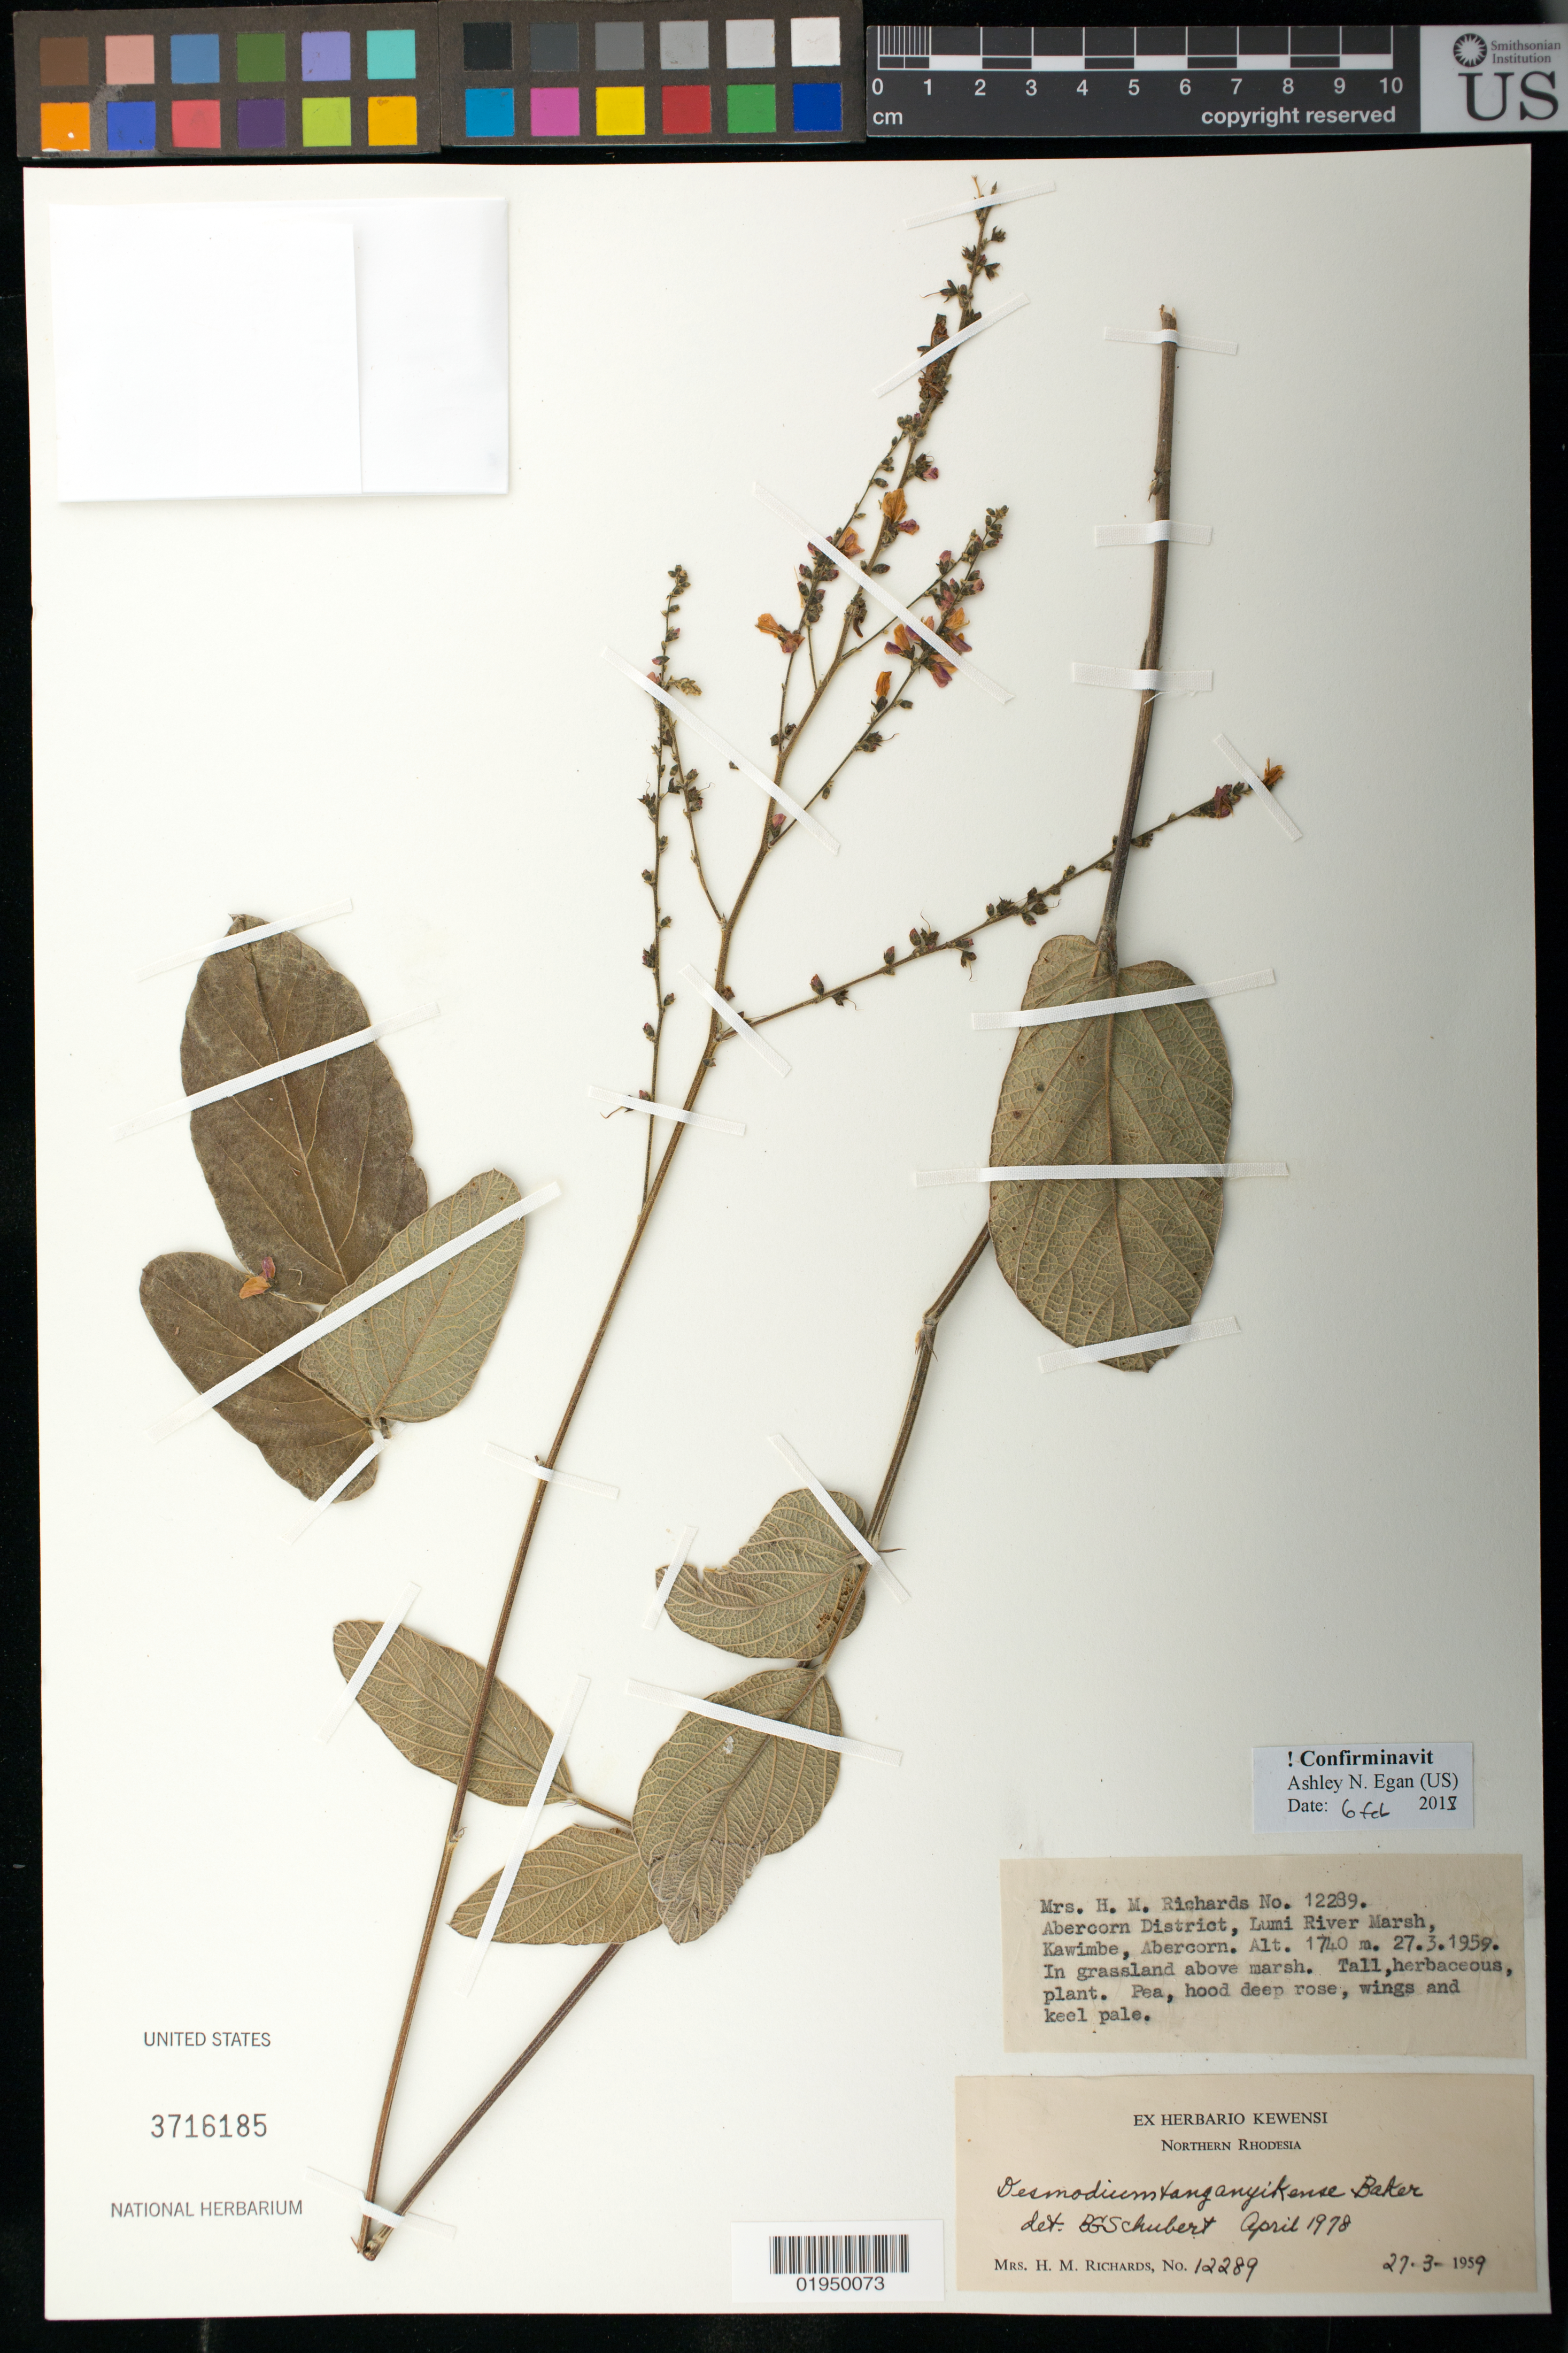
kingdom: Plantae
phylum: Tracheophyta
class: Magnoliopsida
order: Fabales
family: Fabaceae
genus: Pleurolobus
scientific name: Pleurolobus tanganyikensis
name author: (Baker) H. Ohashi & K. Ohashi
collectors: H. Richards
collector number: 12289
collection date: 1959-03-27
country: Zambia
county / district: Abercorn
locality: Northern Rhodesia. Lumi River Marsh, Kawimbe, Abercorn.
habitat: In grassland above marsh.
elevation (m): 1740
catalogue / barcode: US 3716185